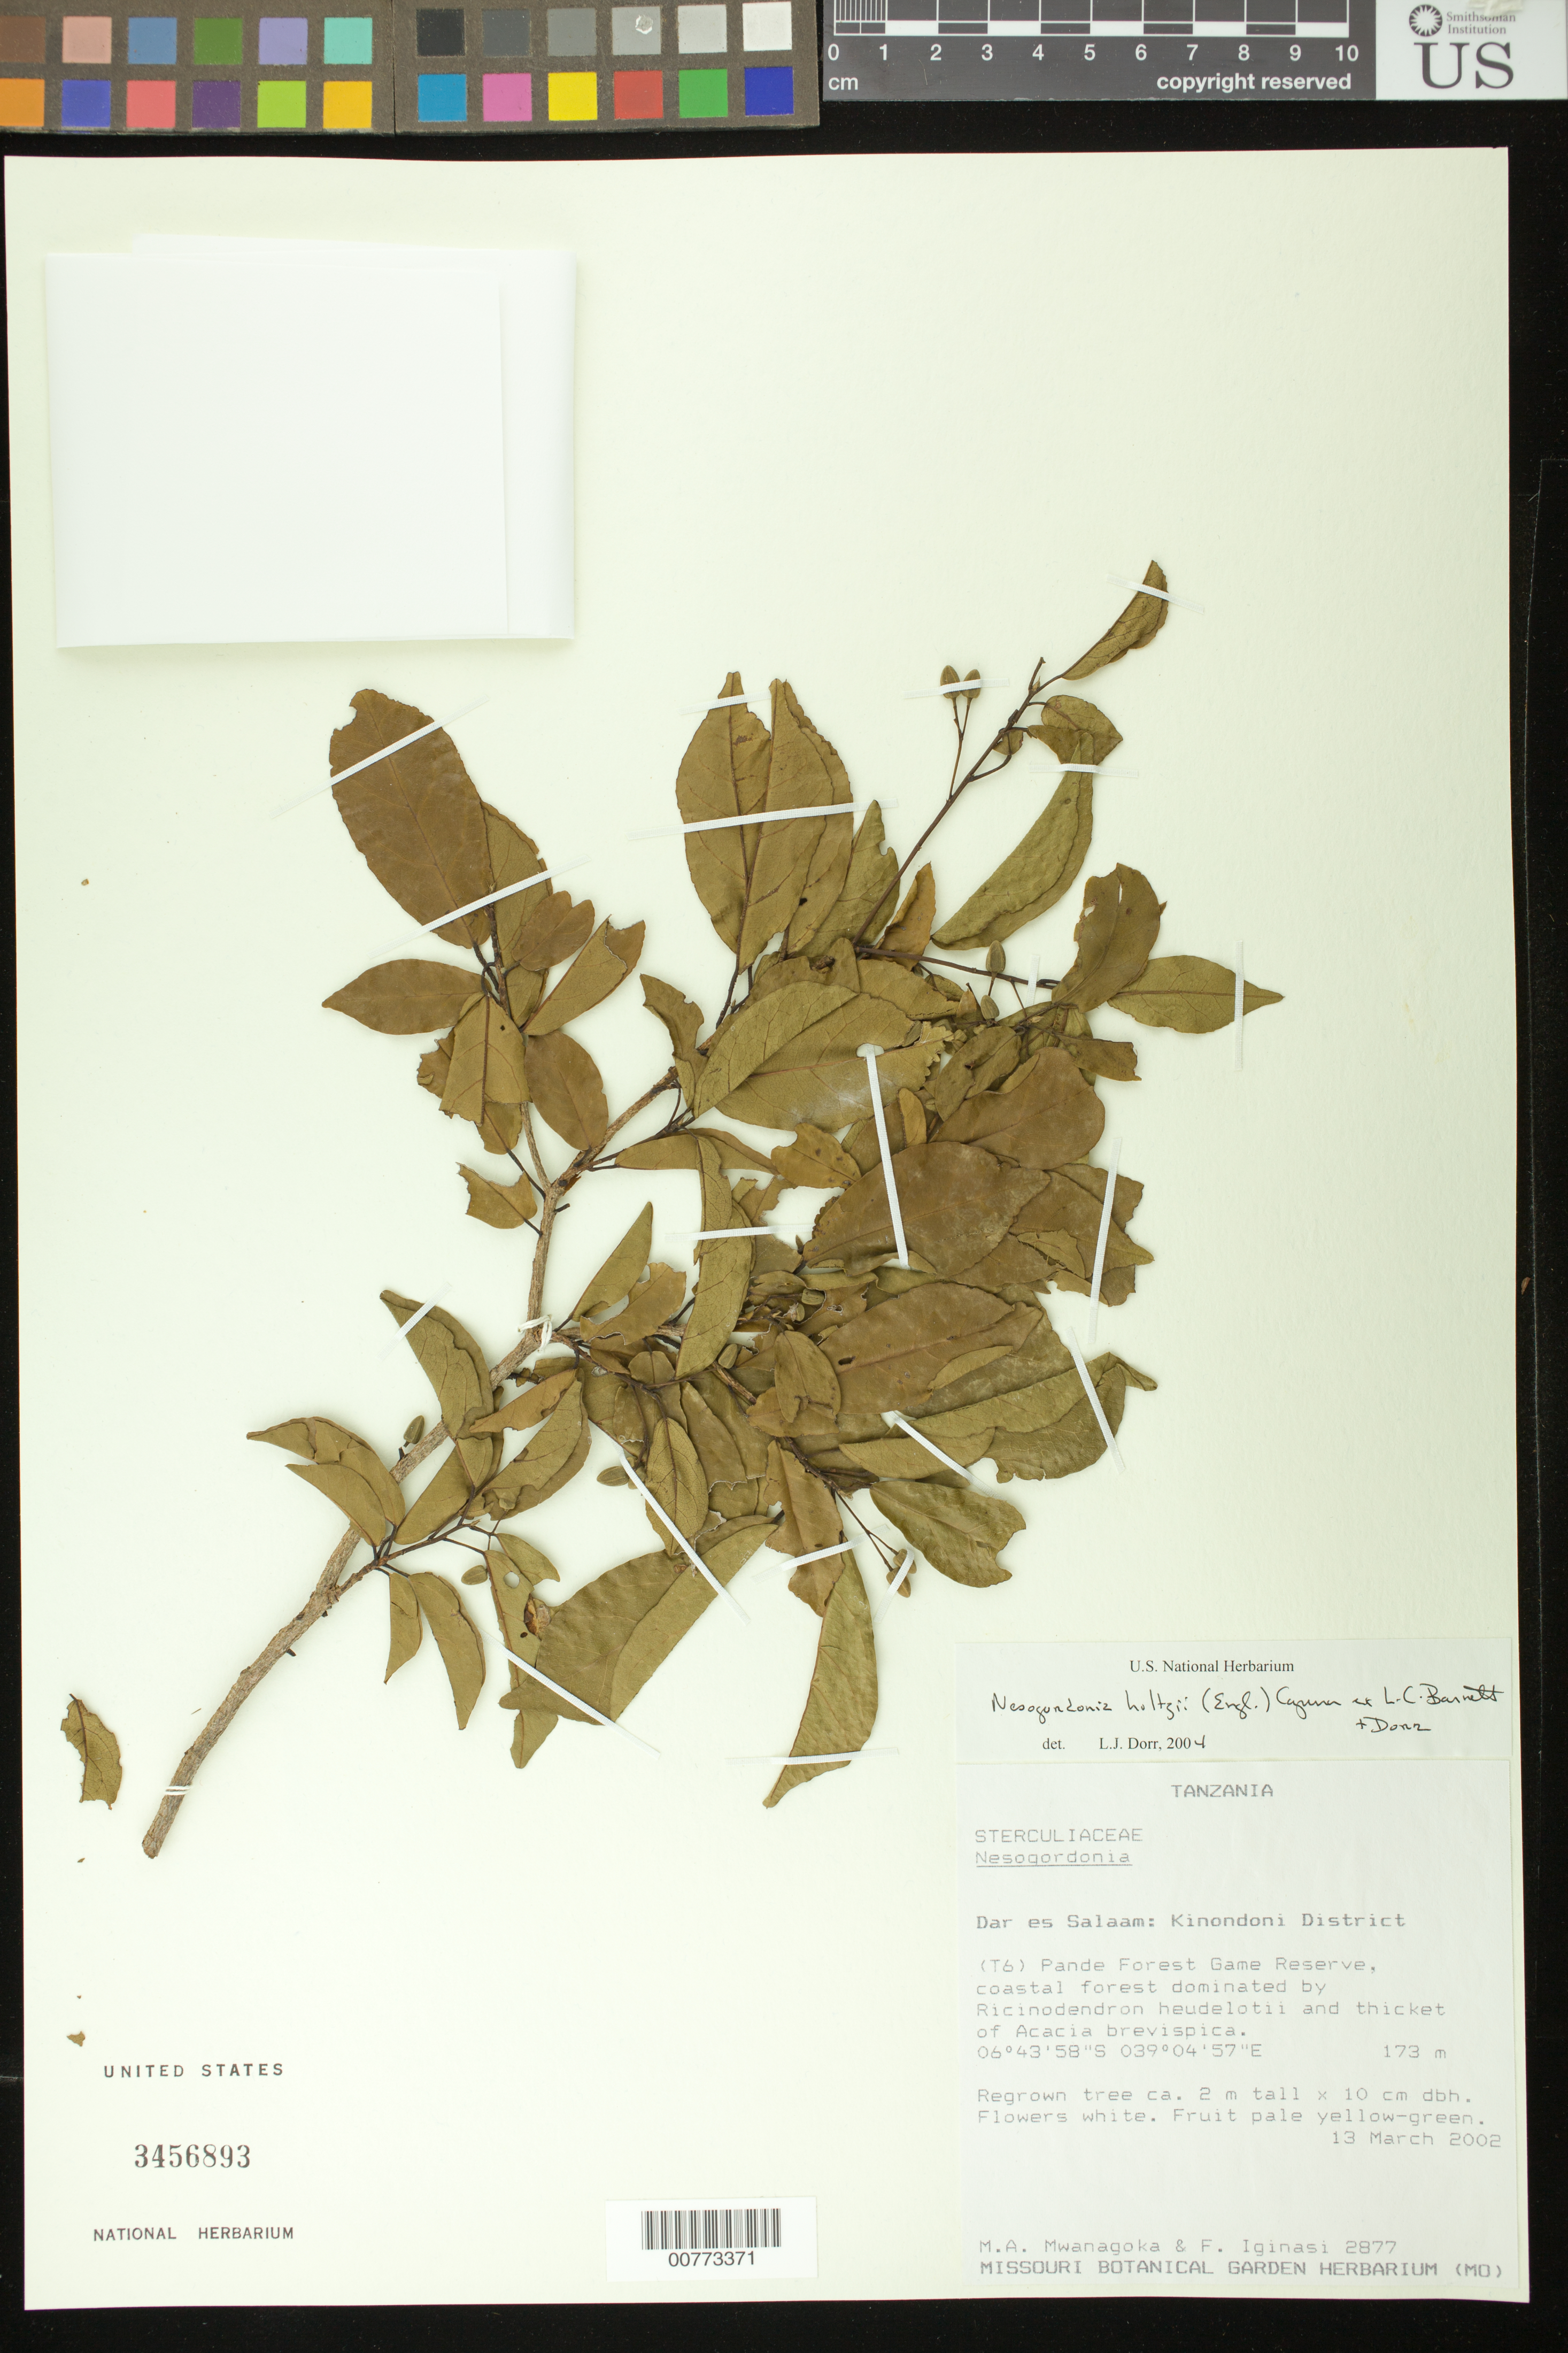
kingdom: Plantae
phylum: Tracheophyta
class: Magnoliopsida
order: Malvales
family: Malvaceae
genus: Nesogordonia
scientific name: Nesogordonia holtzii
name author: (Engl.) Capuron ex L.C. Barnett & Dorr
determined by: Dorr, Laurence J., Curator (BOT), Smithsonian Institution - National Museum of Natural History (UNITED STATES)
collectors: M. Mwanagoka & F. Iginasi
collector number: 2877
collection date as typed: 13 Mar 2002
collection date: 2002-03-13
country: Tanzania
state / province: Dar es Salaam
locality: Kinondoni District. (T6) Pande Forest Game Reserve.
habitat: Coastal forest dominated by Ricinodendron heudelotii and thicket of Acacia brevispica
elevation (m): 173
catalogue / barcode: US 3456893